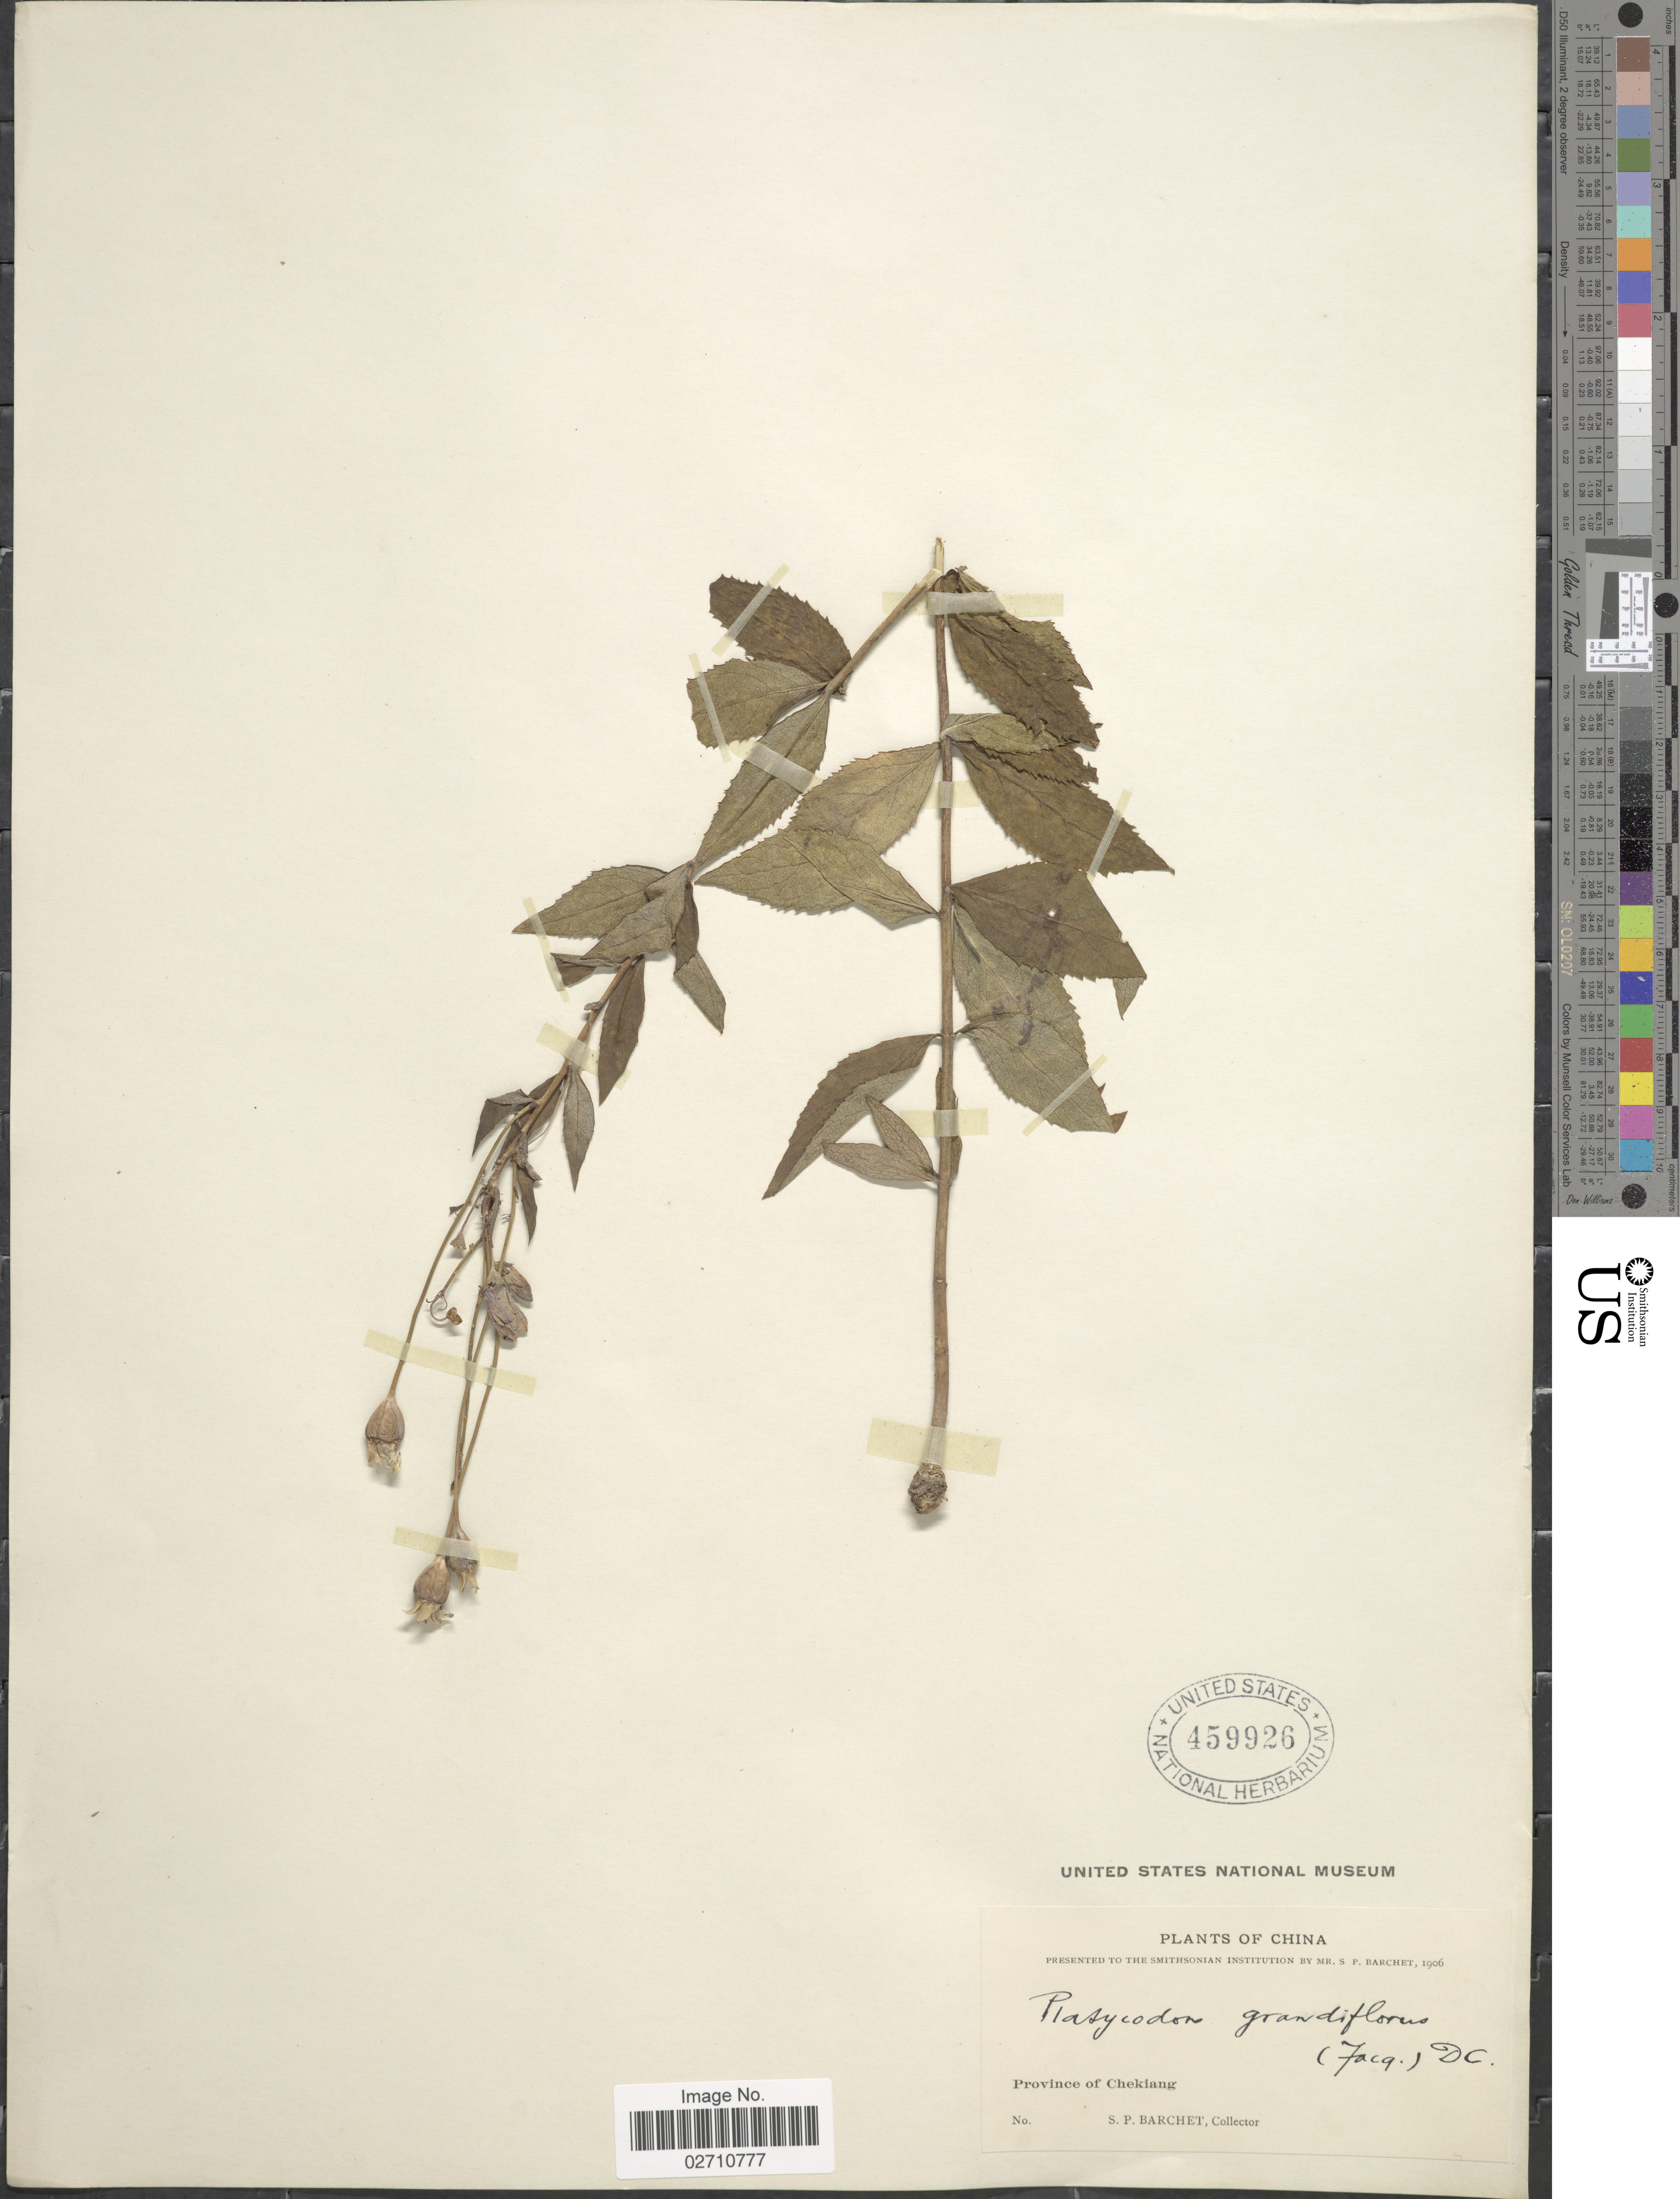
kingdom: Plantae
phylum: Tracheophyta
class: Magnoliopsida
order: Asterales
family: Campanulaceae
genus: Platycodon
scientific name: Platycodon grandiflorus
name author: (Jacq.) A. DC.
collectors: S. P. Barchet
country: China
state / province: Zhejiang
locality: Chekiang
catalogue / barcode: US 459926